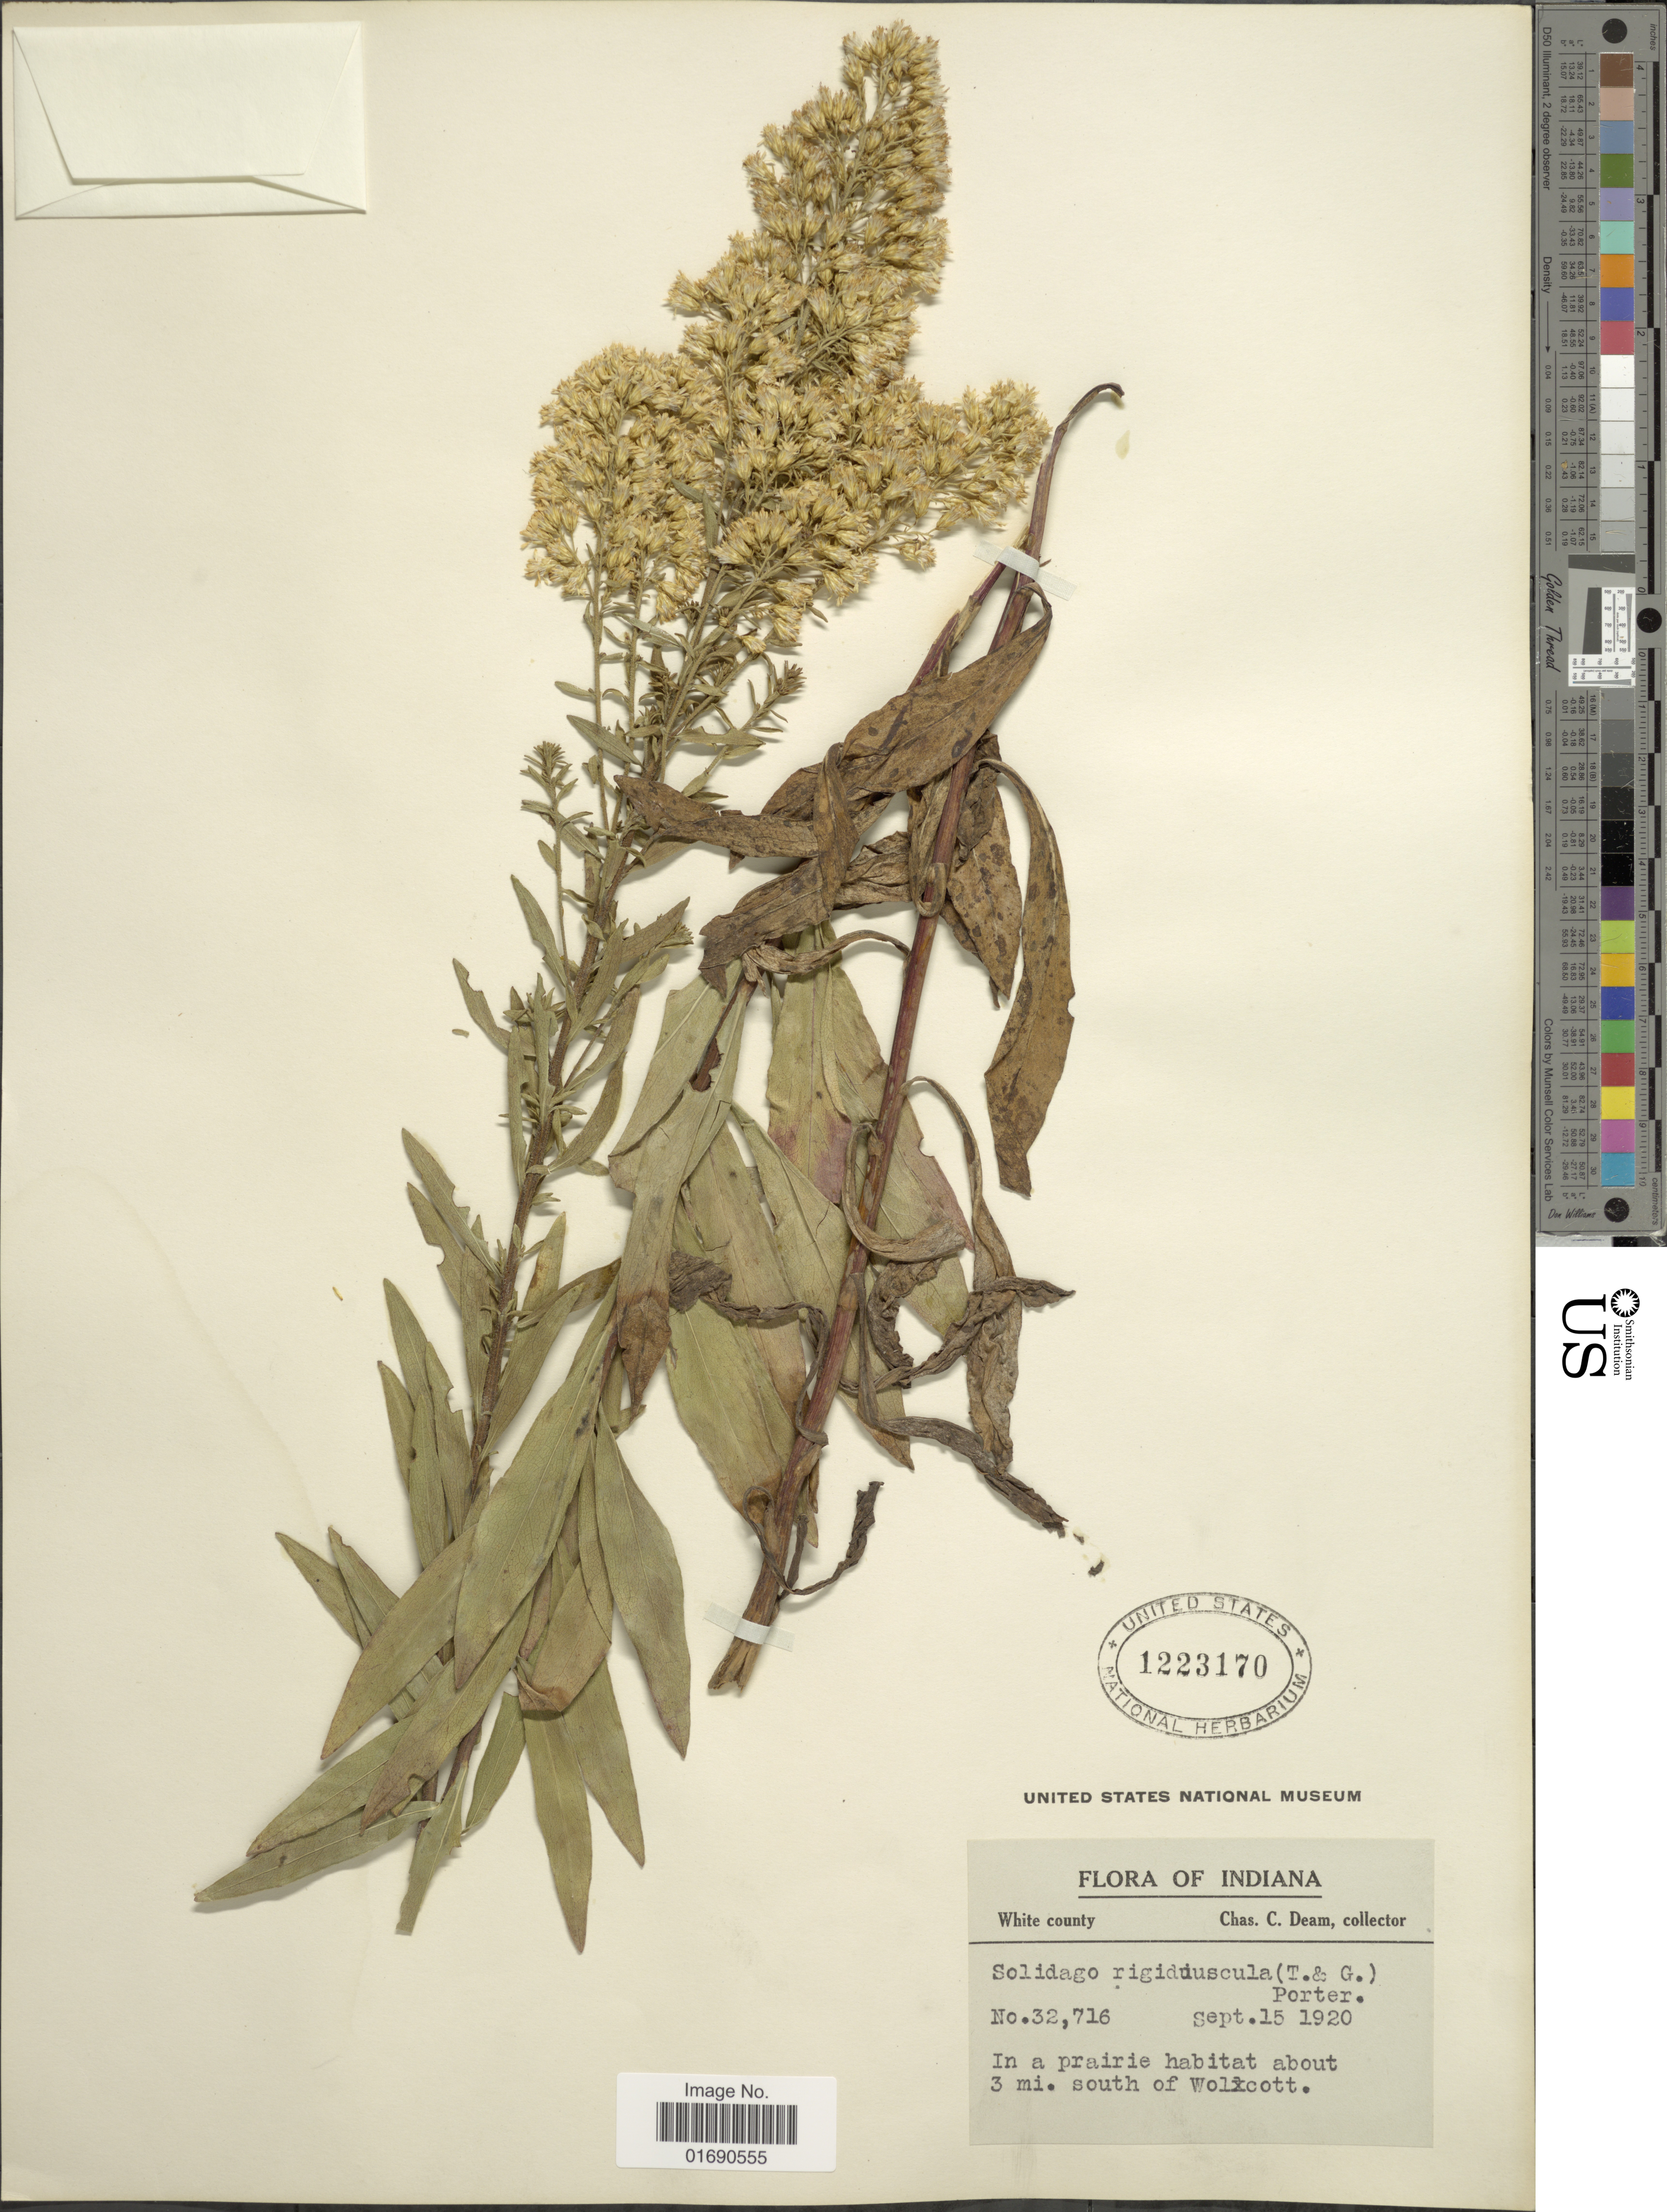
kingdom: Plantae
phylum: Tracheophyta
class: Magnoliopsida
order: Asterales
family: Asteraceae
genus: Solidago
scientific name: Solidago speciosa var. angustata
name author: Torr. & A. Gray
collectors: C. C. Deam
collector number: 32716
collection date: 1920-09-15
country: United States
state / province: Indiana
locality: In a prairie habitat about 3 mi. south of Wolcott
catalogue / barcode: US 1223170